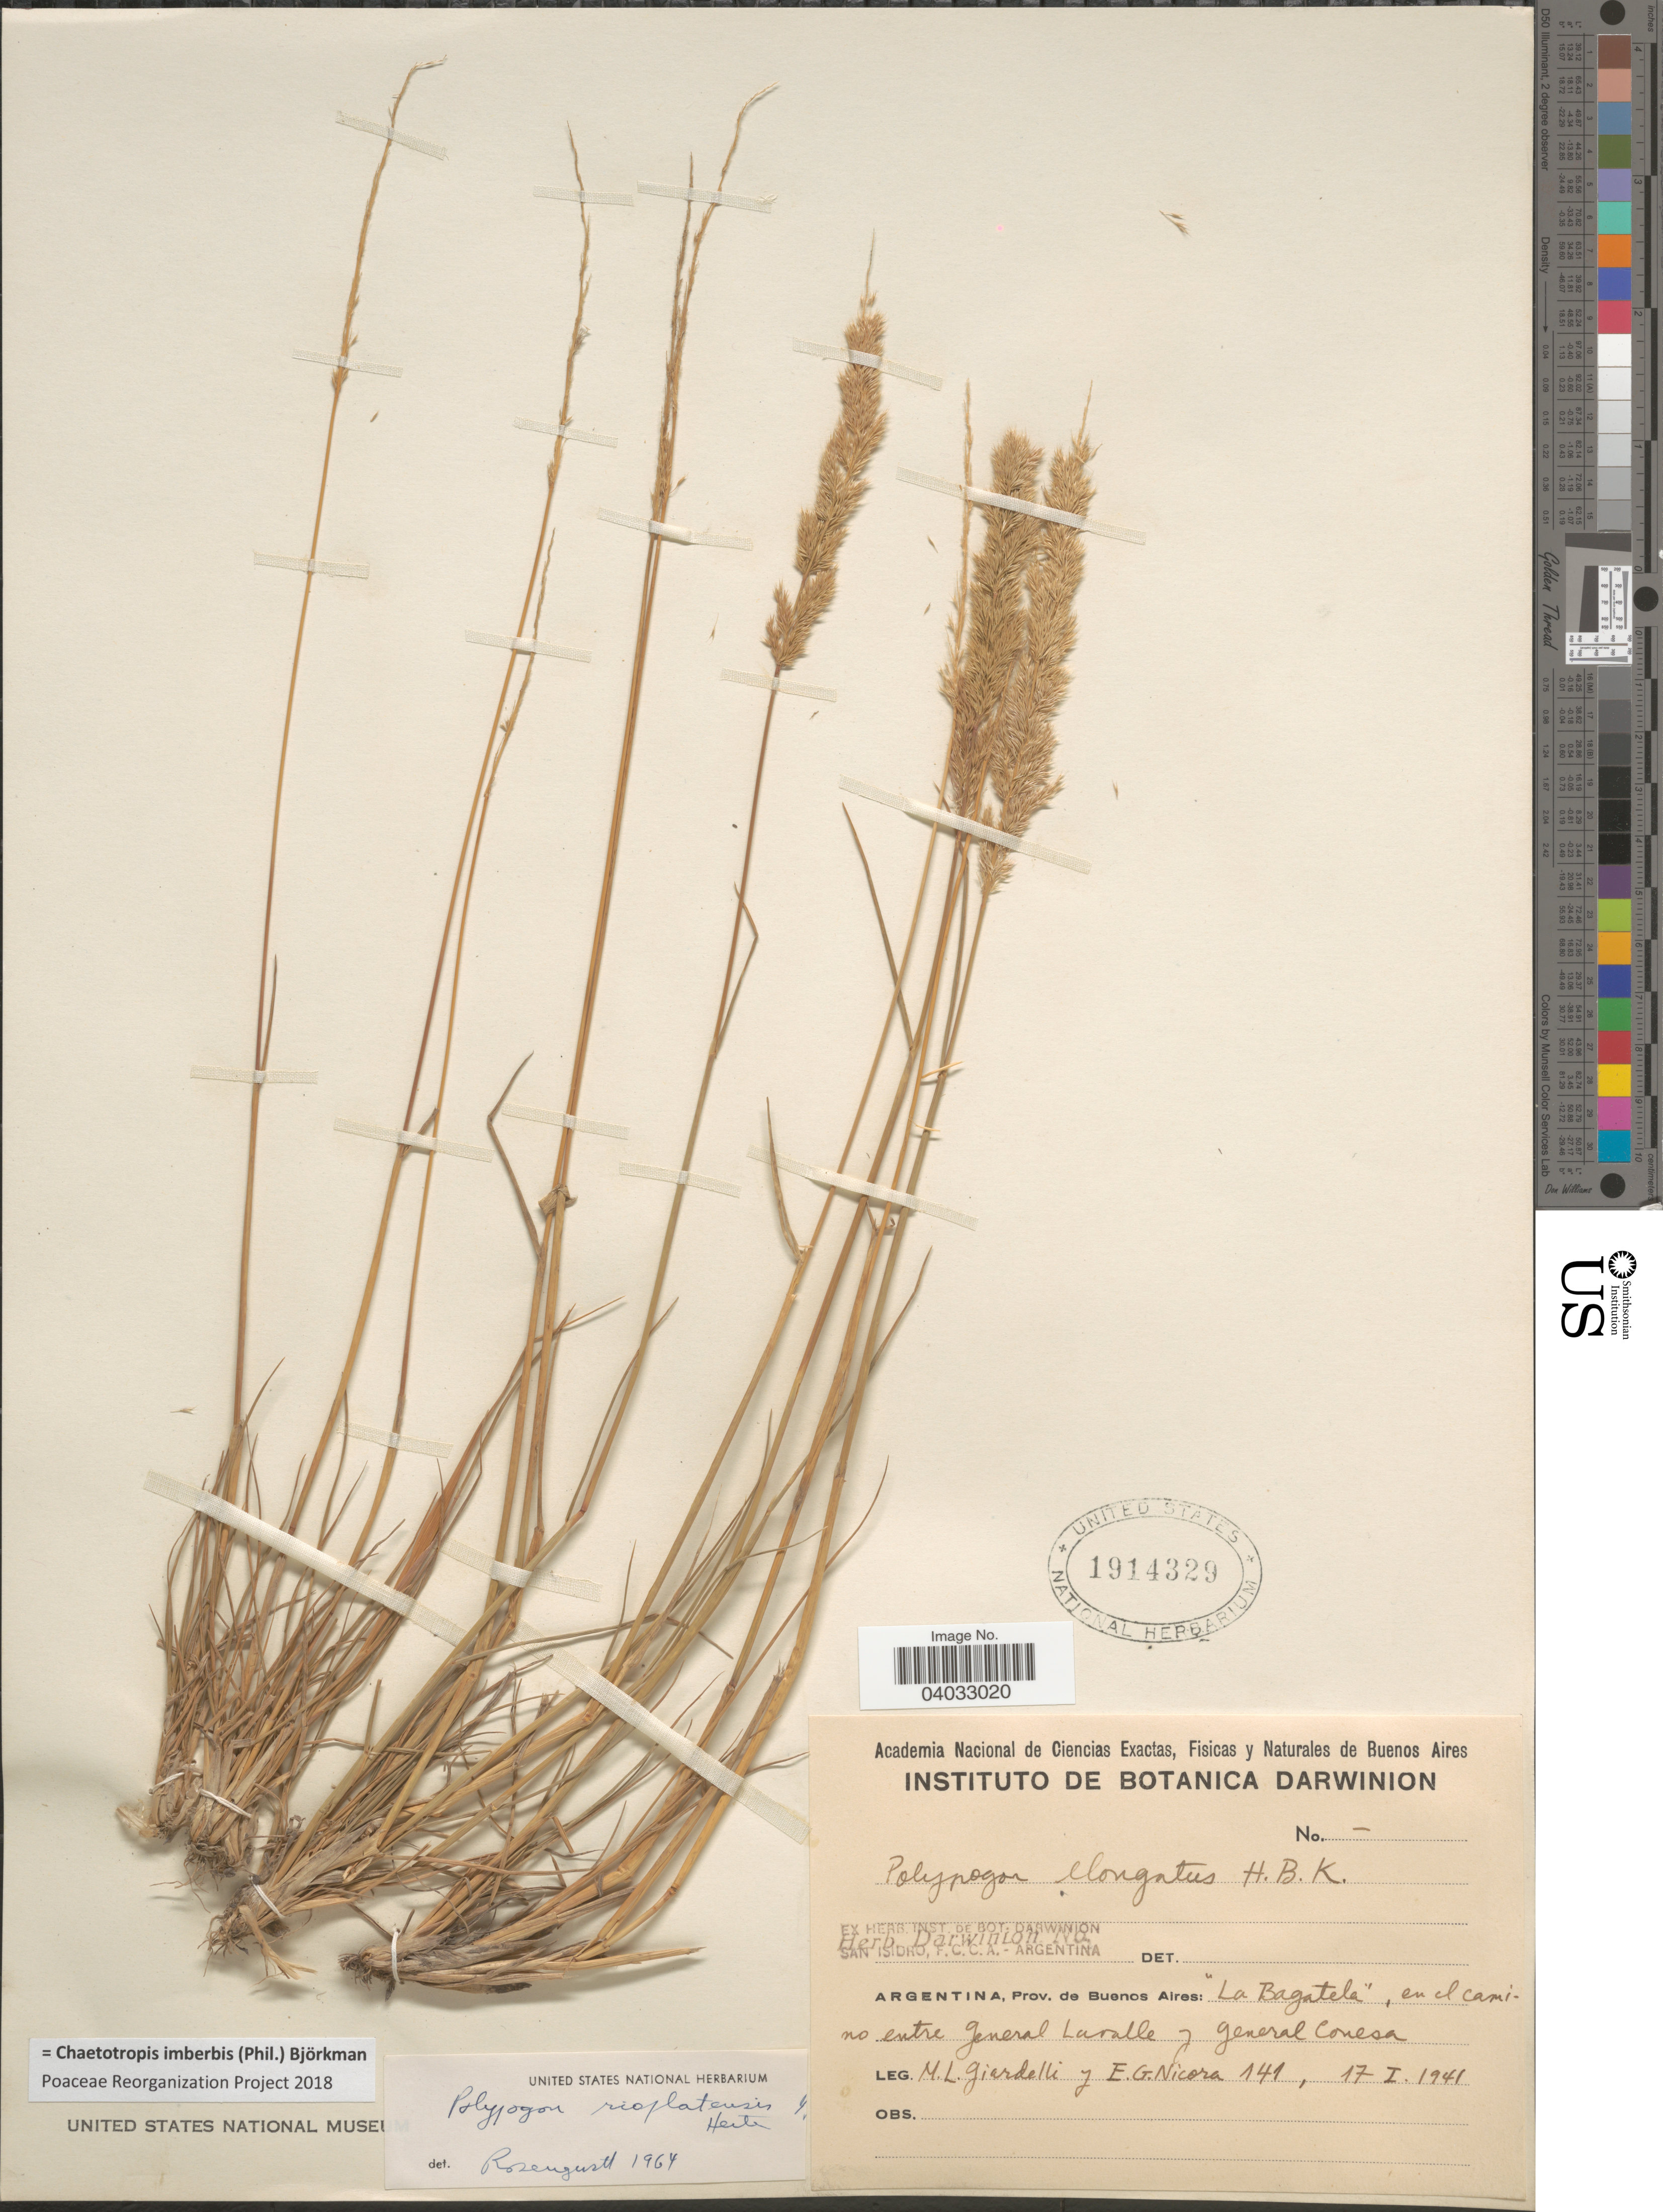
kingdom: Plantae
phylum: Tracheophyta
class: Liliopsida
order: Poales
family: Poaceae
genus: Chaetotropis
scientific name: Chaetotropis imberbis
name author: (Phil.) Björkman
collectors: M. Giardelli-Bracco & E. G. Nicora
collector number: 141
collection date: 1941-01-17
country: Argentina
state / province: Buenos Aires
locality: La Bagatela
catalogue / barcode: US 1914329